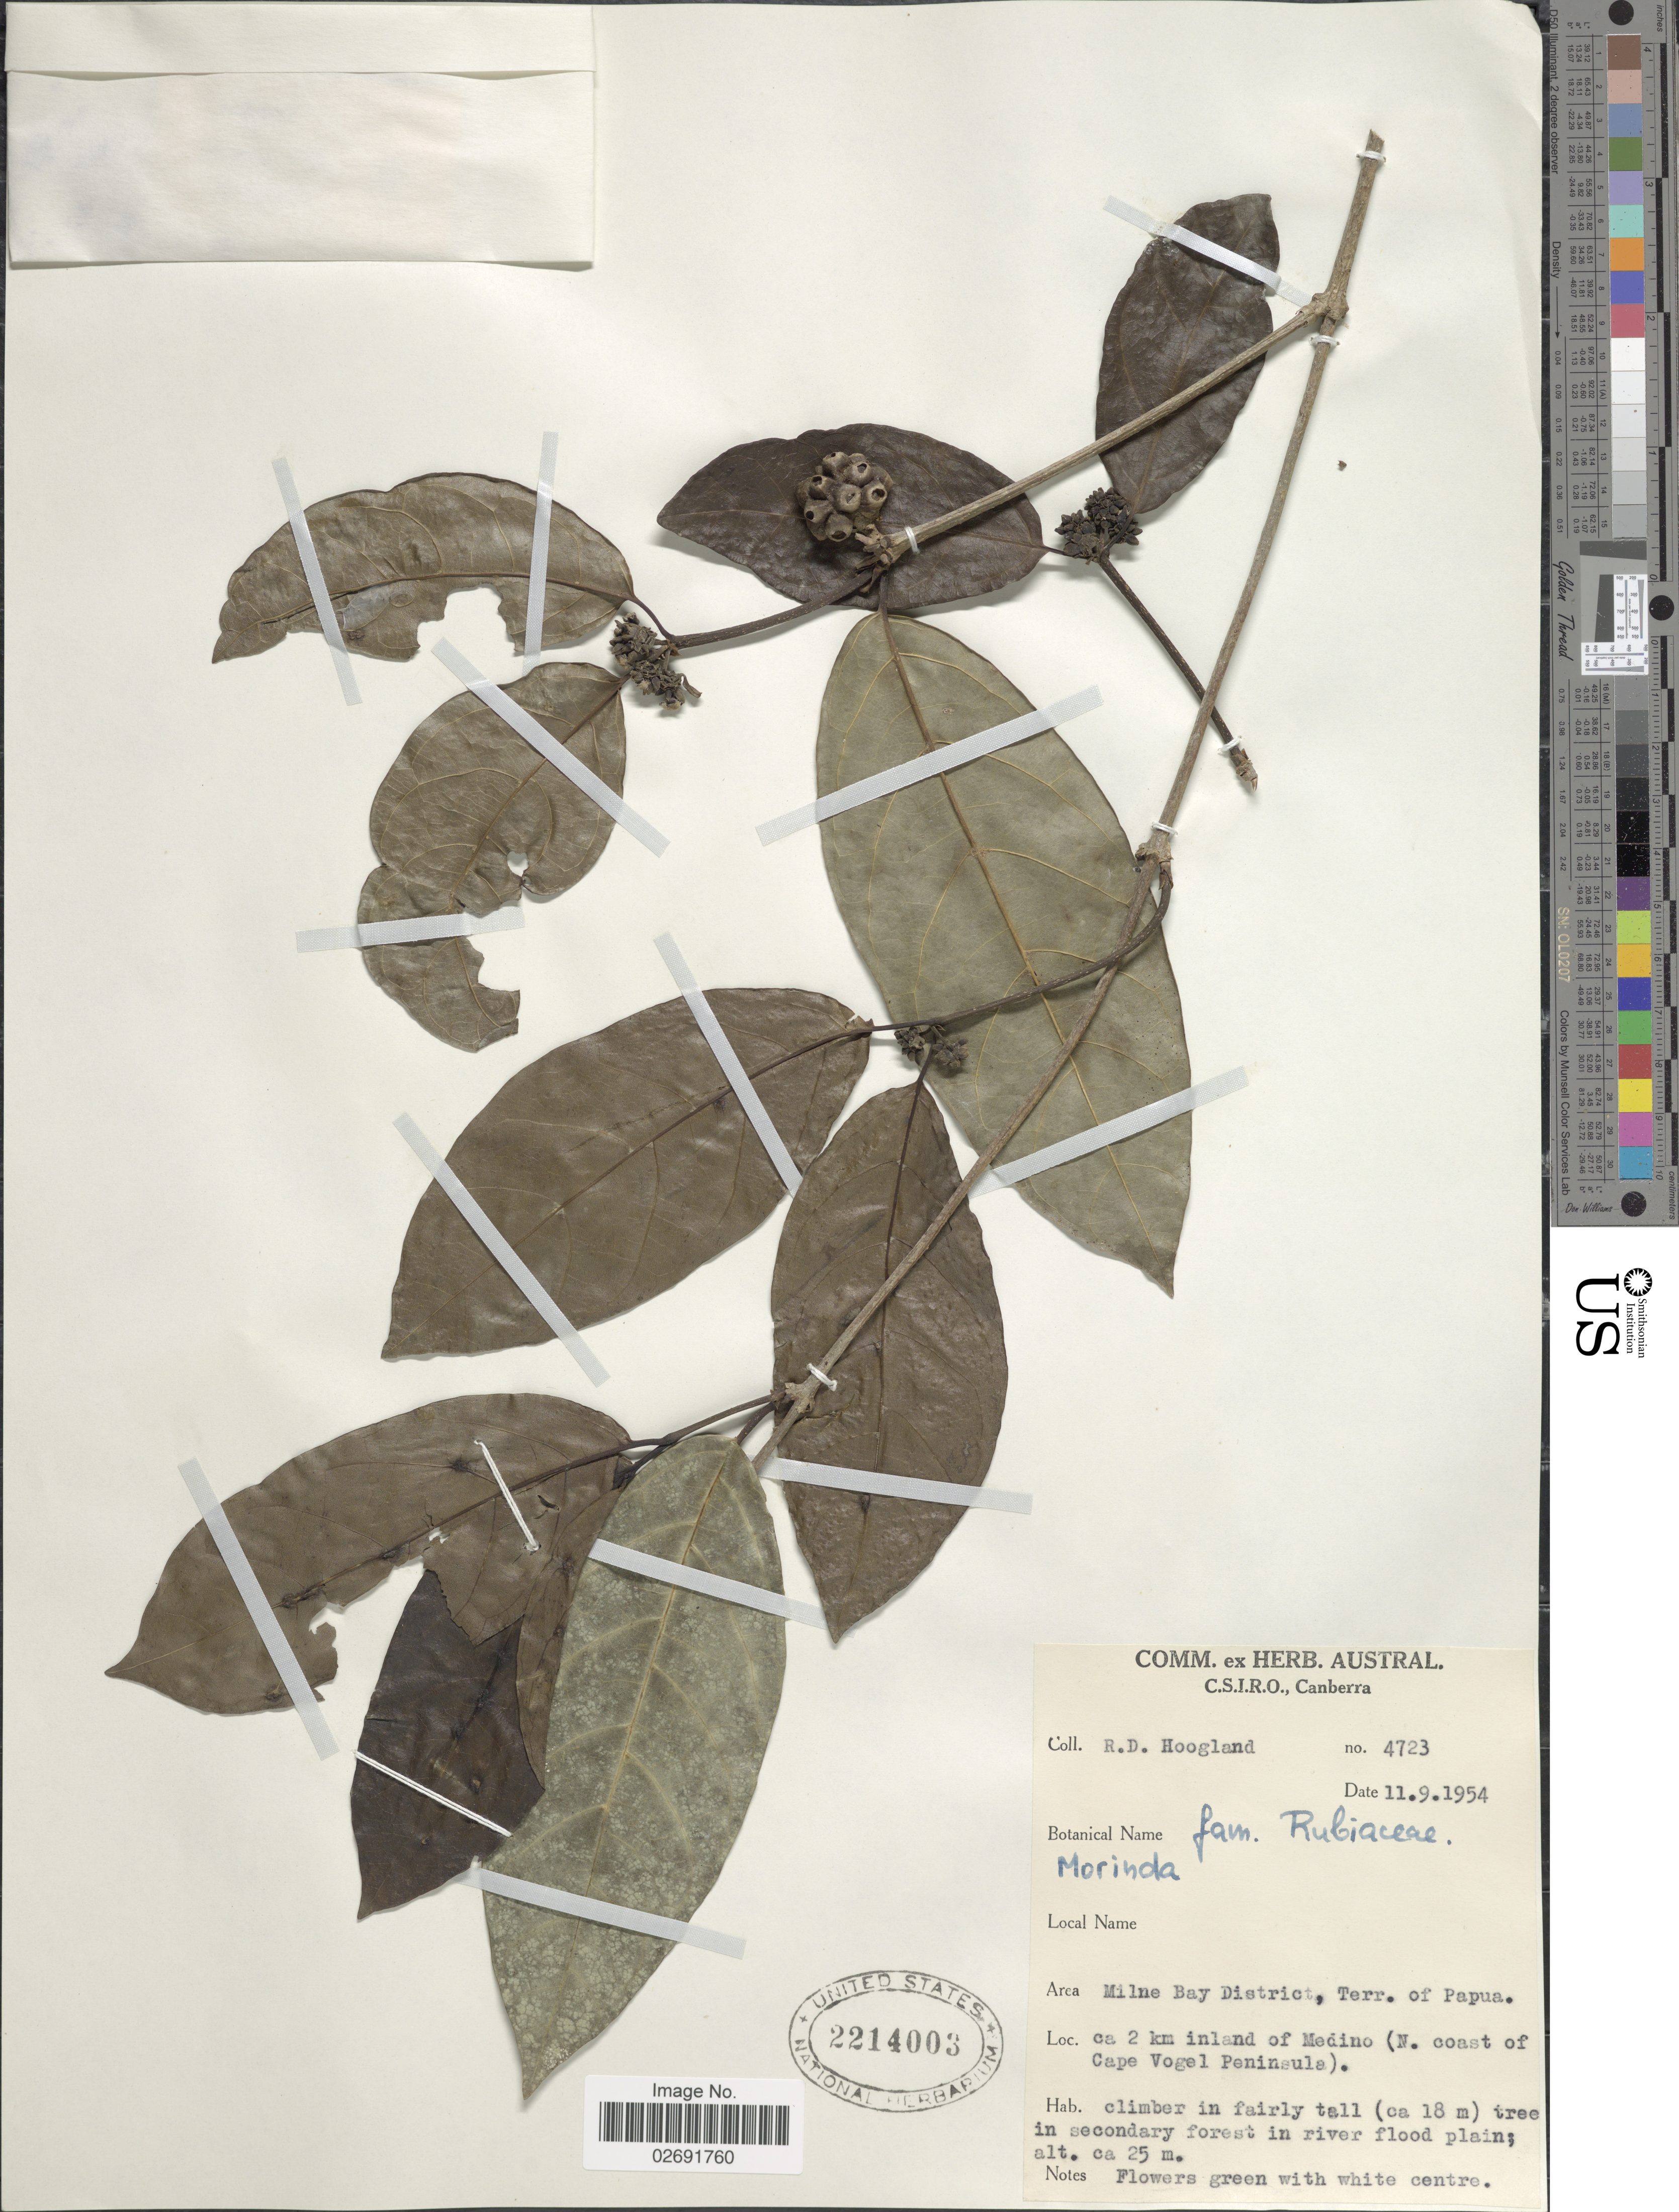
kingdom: Plantae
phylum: Tracheophyta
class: Magnoliopsida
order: Gentianales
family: Rubiaceae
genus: Gynochthodes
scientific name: Gynochthodes sp.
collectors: R. D. Hoogland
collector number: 4723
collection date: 1954-09-11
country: Papua New Guinea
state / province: Milne Bay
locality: Milne Bay District, Terr. of Papua. Ca. 2 km inland of Medino (N. coast of Cape Vogel Peninsula).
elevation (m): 25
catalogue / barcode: US 2214003